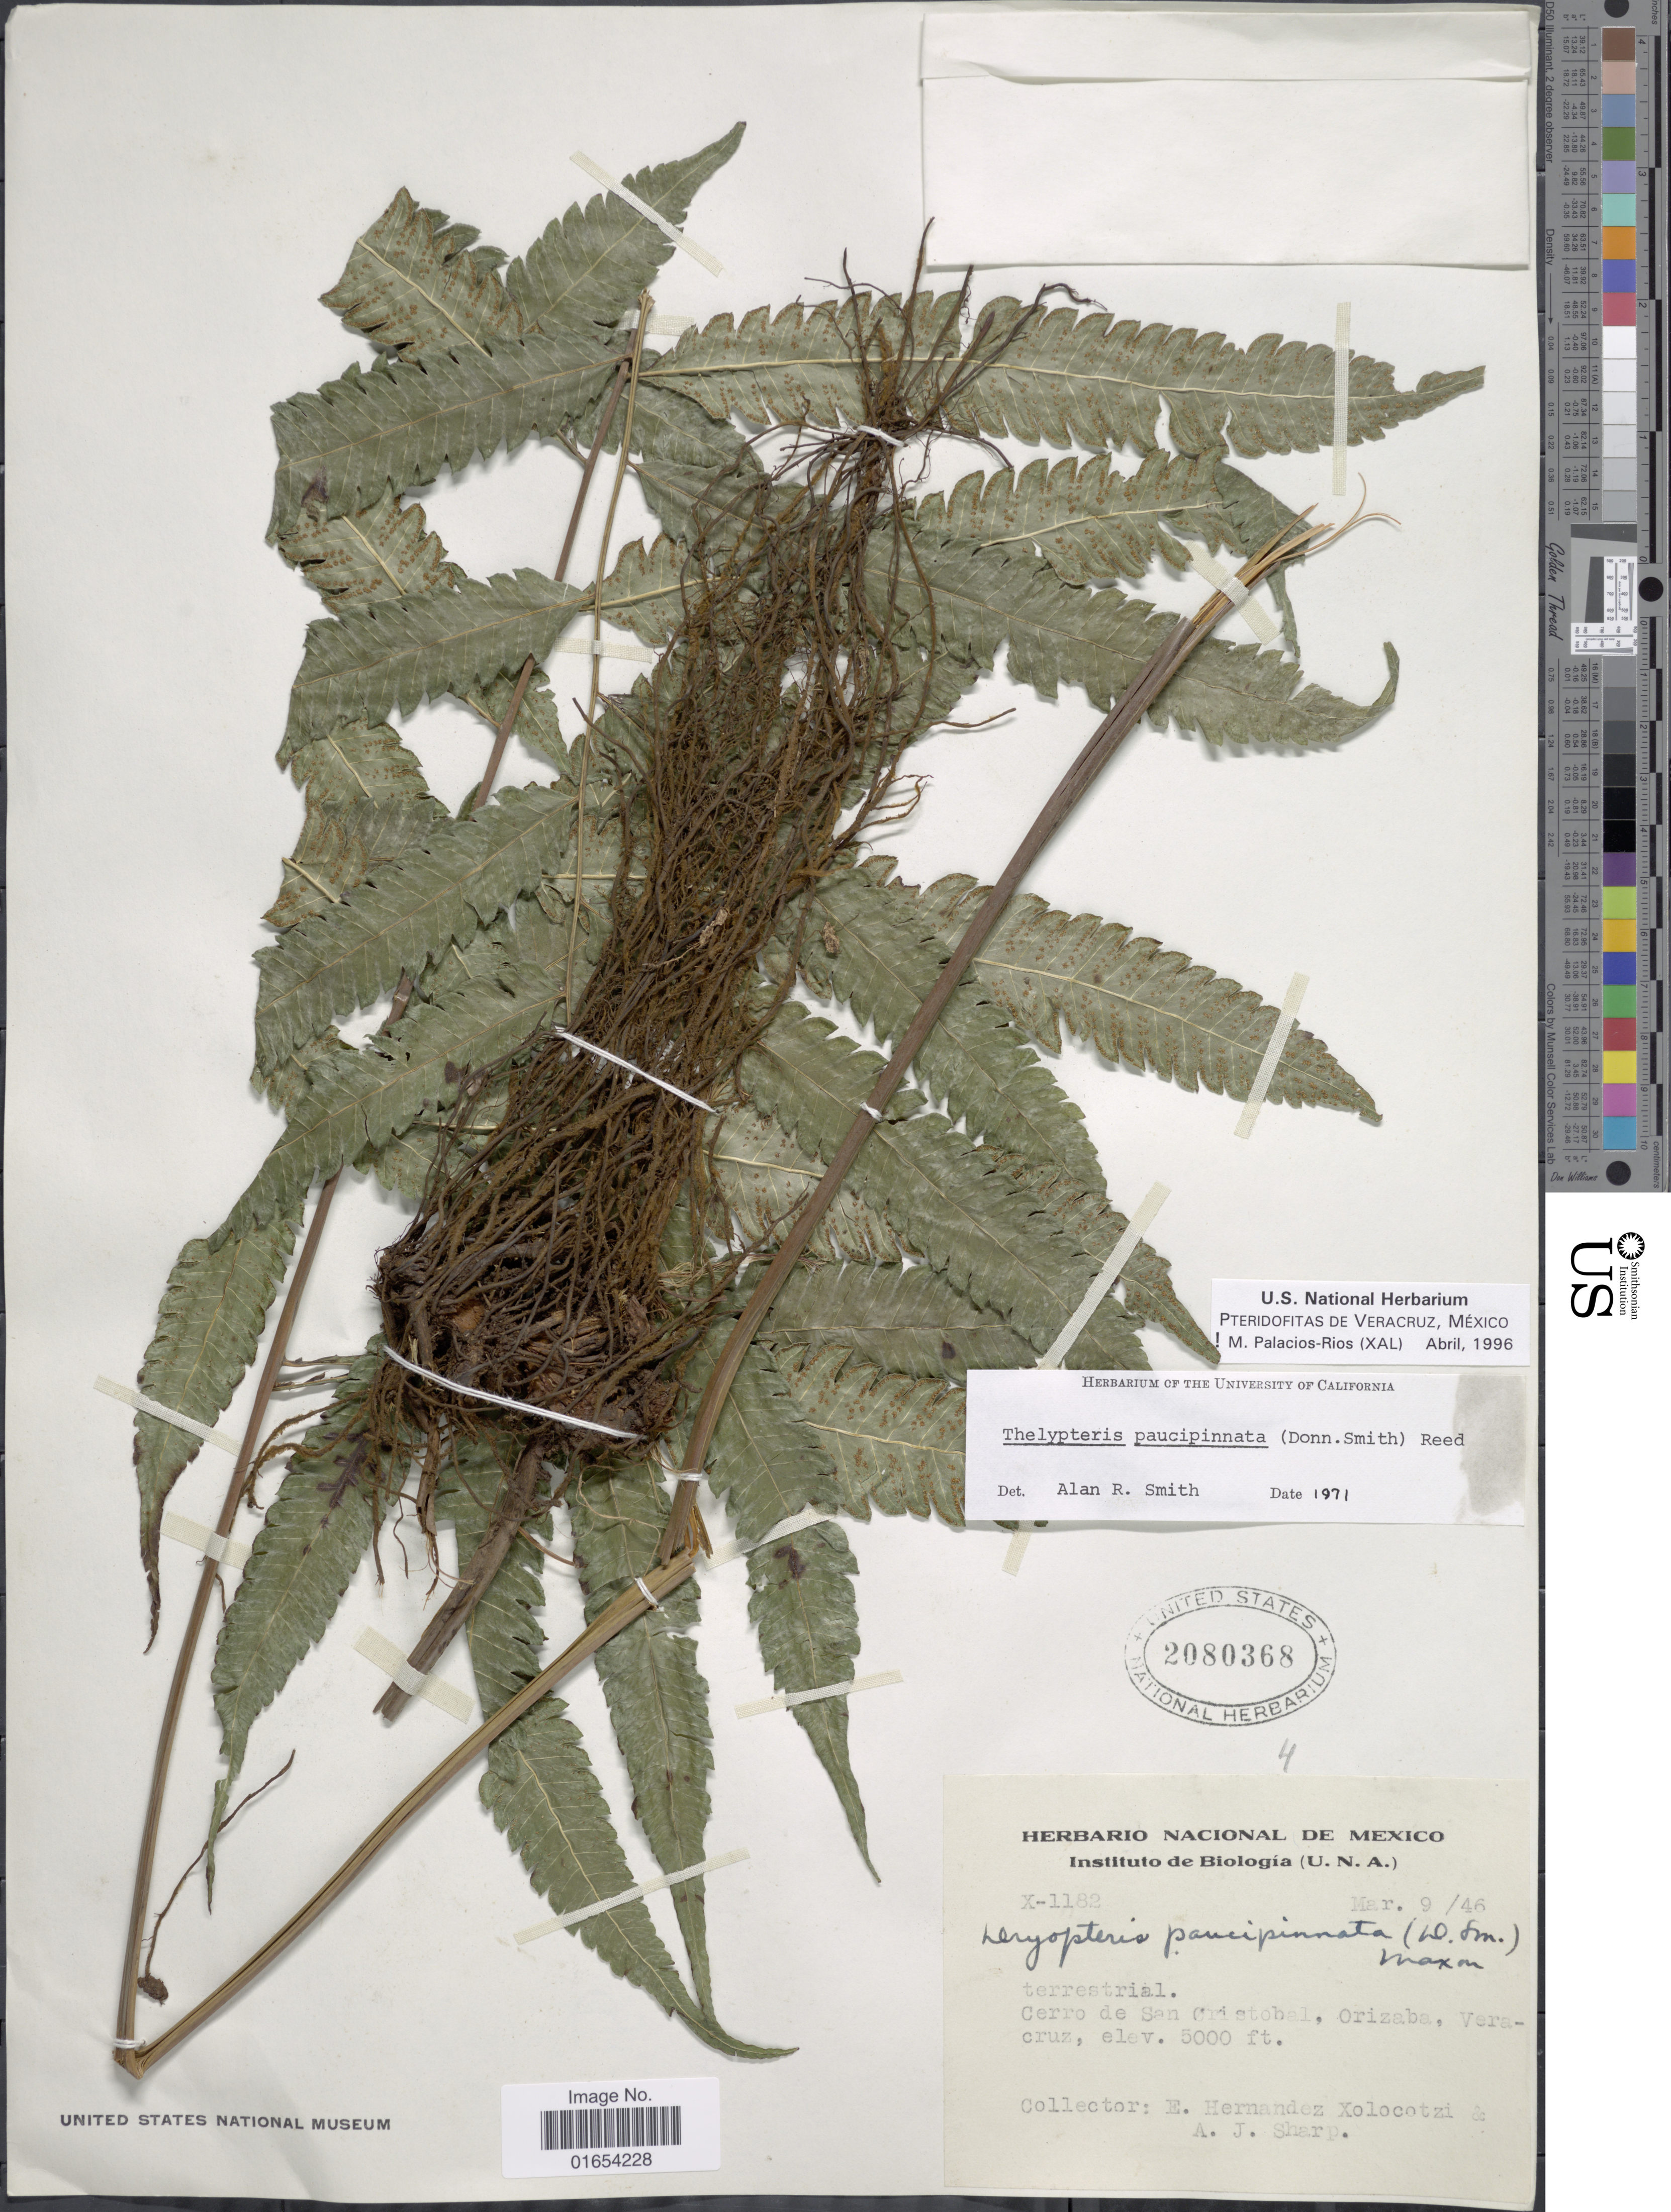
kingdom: Plantae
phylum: Tracheophyta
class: Polypodiopsida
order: Polypodiales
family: Thelypteridaceae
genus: Goniopteris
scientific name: Goniopteris paucipinnata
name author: (Donn. Sm.) Salino & T.E. Almeida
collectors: E. Xolocotz & A. J. Sharp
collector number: X-1182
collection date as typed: Transcribed d/m/y: 9/3/46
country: Mexico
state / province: Veracruz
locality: Cerro de San Cristobal, Orizaba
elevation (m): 1524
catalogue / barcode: US 2080368